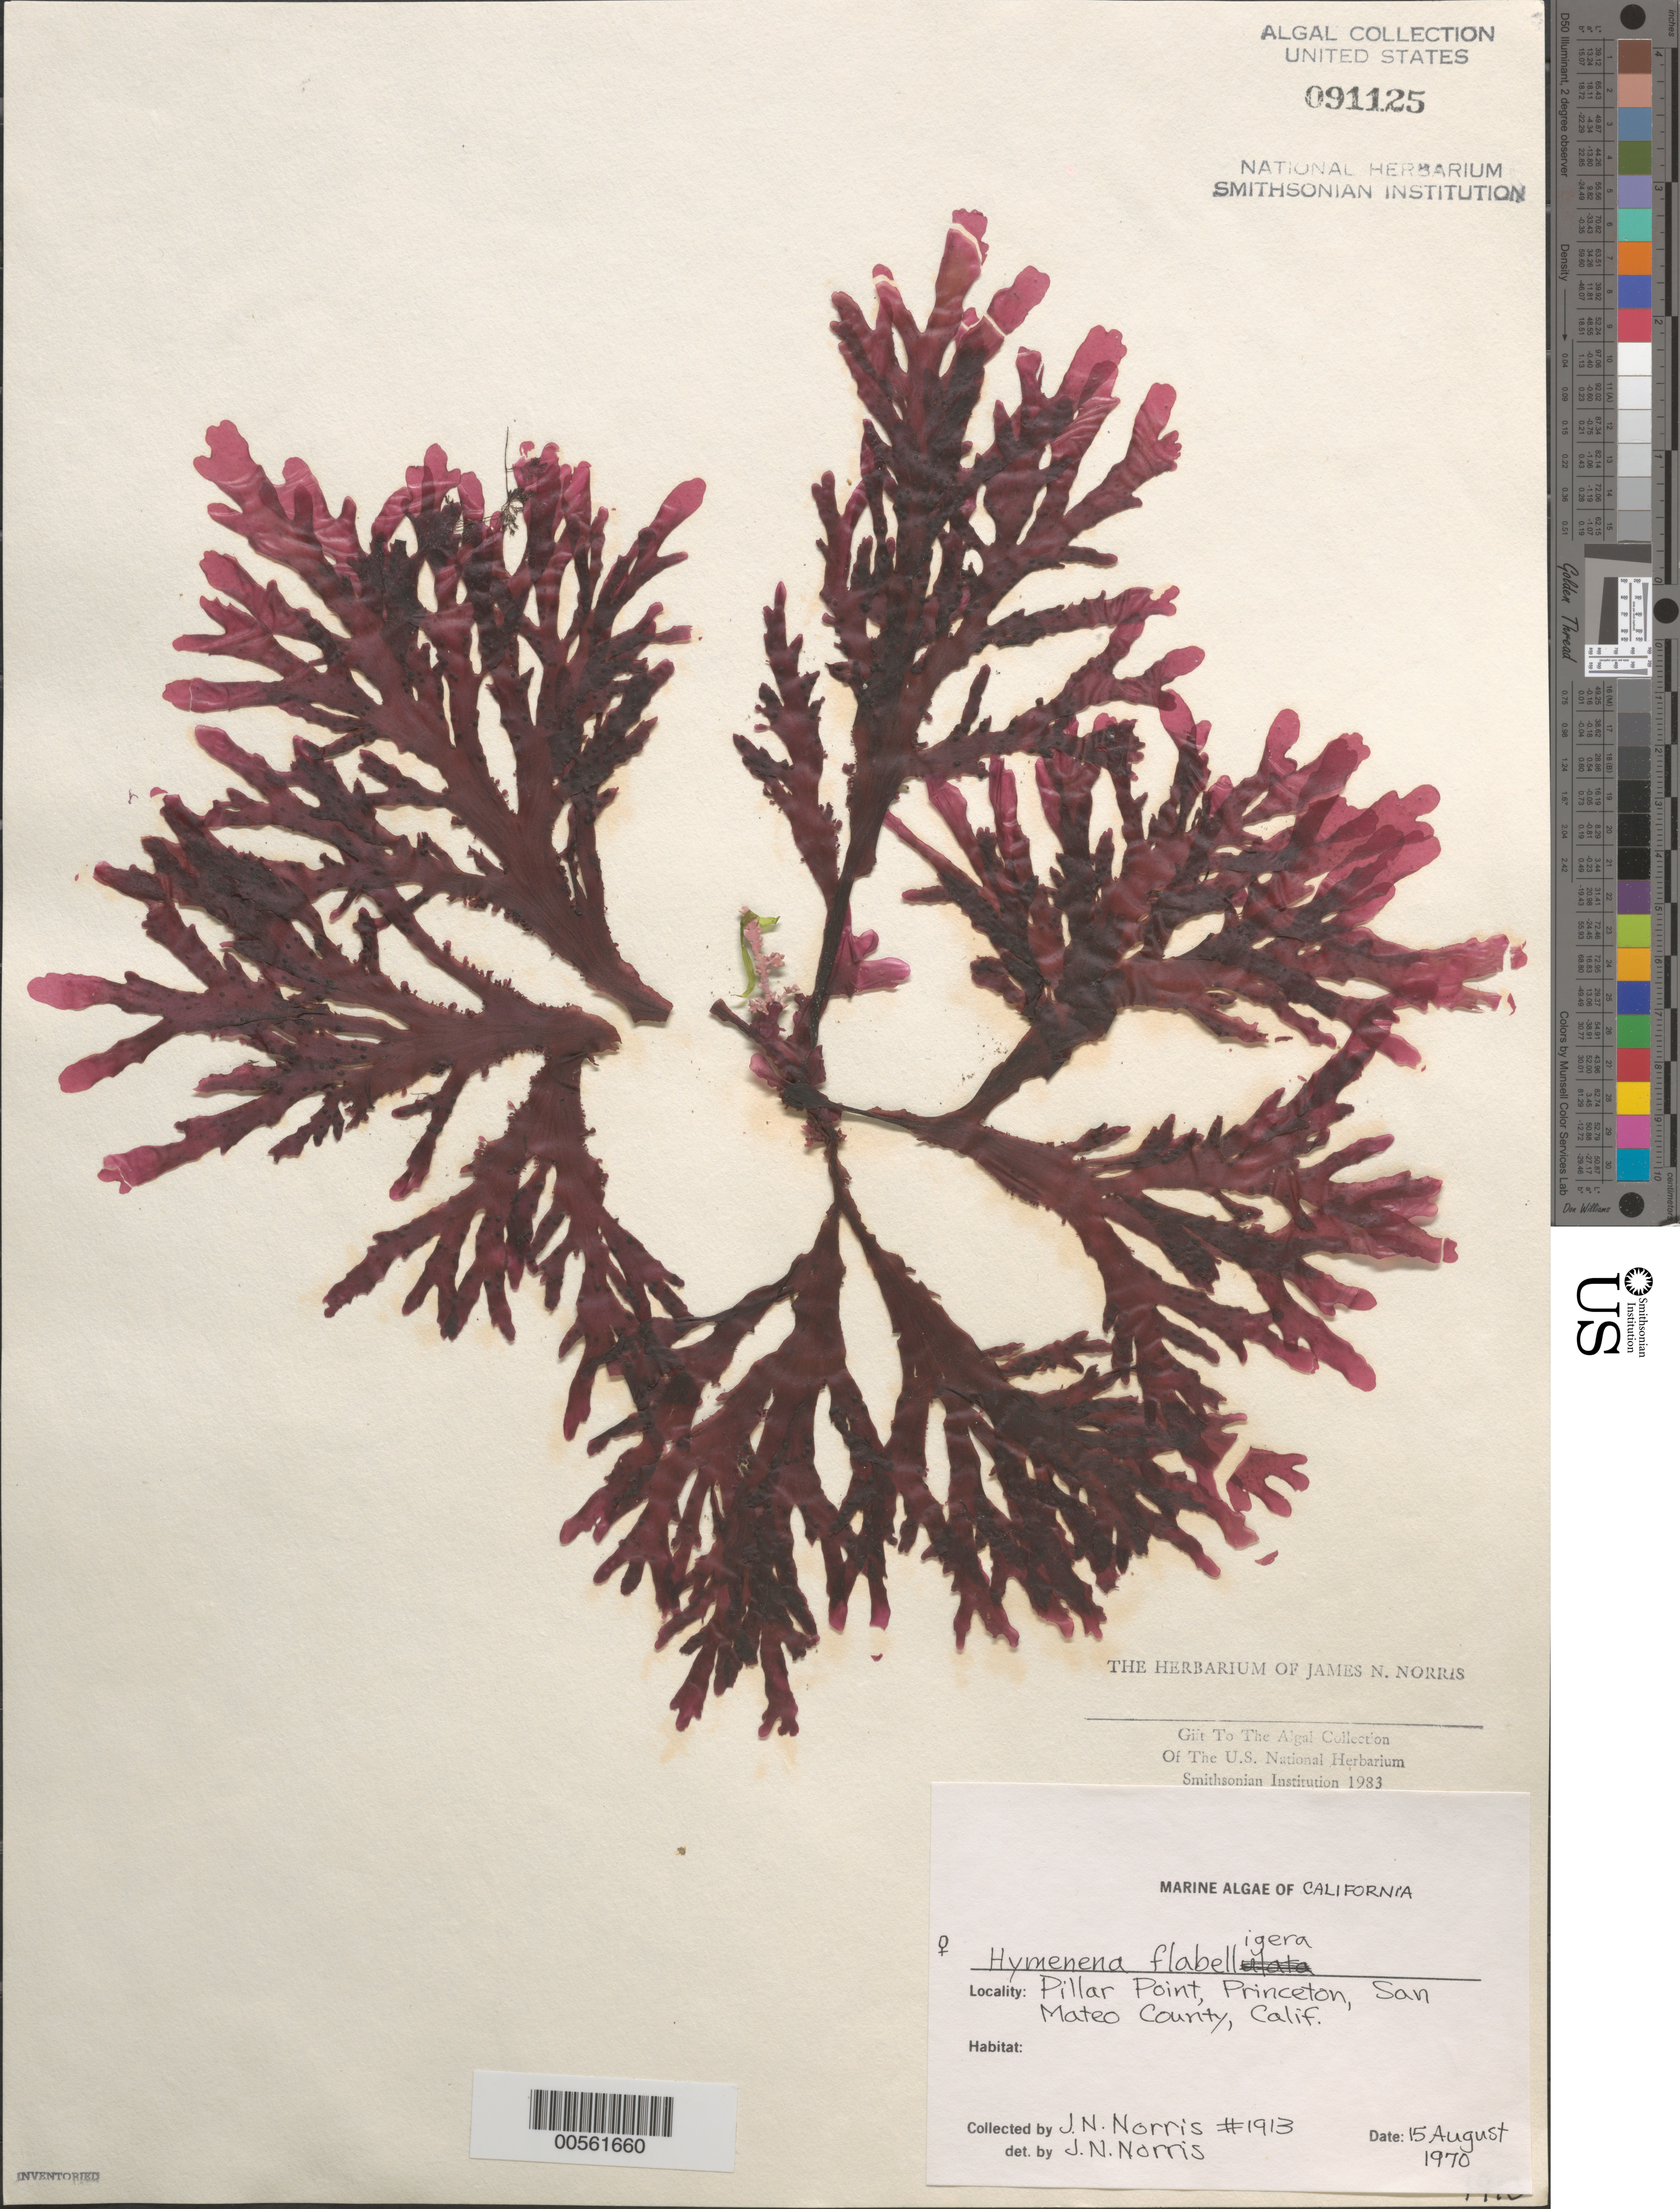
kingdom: Plantae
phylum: Rhodophyta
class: Florideophyceae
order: Ceramiales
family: Delesseriaceae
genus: Hymenena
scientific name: Hymenena flabelligera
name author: (J. Agardh) Kylin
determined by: Norris, James N.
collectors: J. N. Norris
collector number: JN-1913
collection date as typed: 15 Aug 1970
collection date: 1970-08-15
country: United States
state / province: California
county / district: San Mateo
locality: Pillar Point, Princeton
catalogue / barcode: US 91125